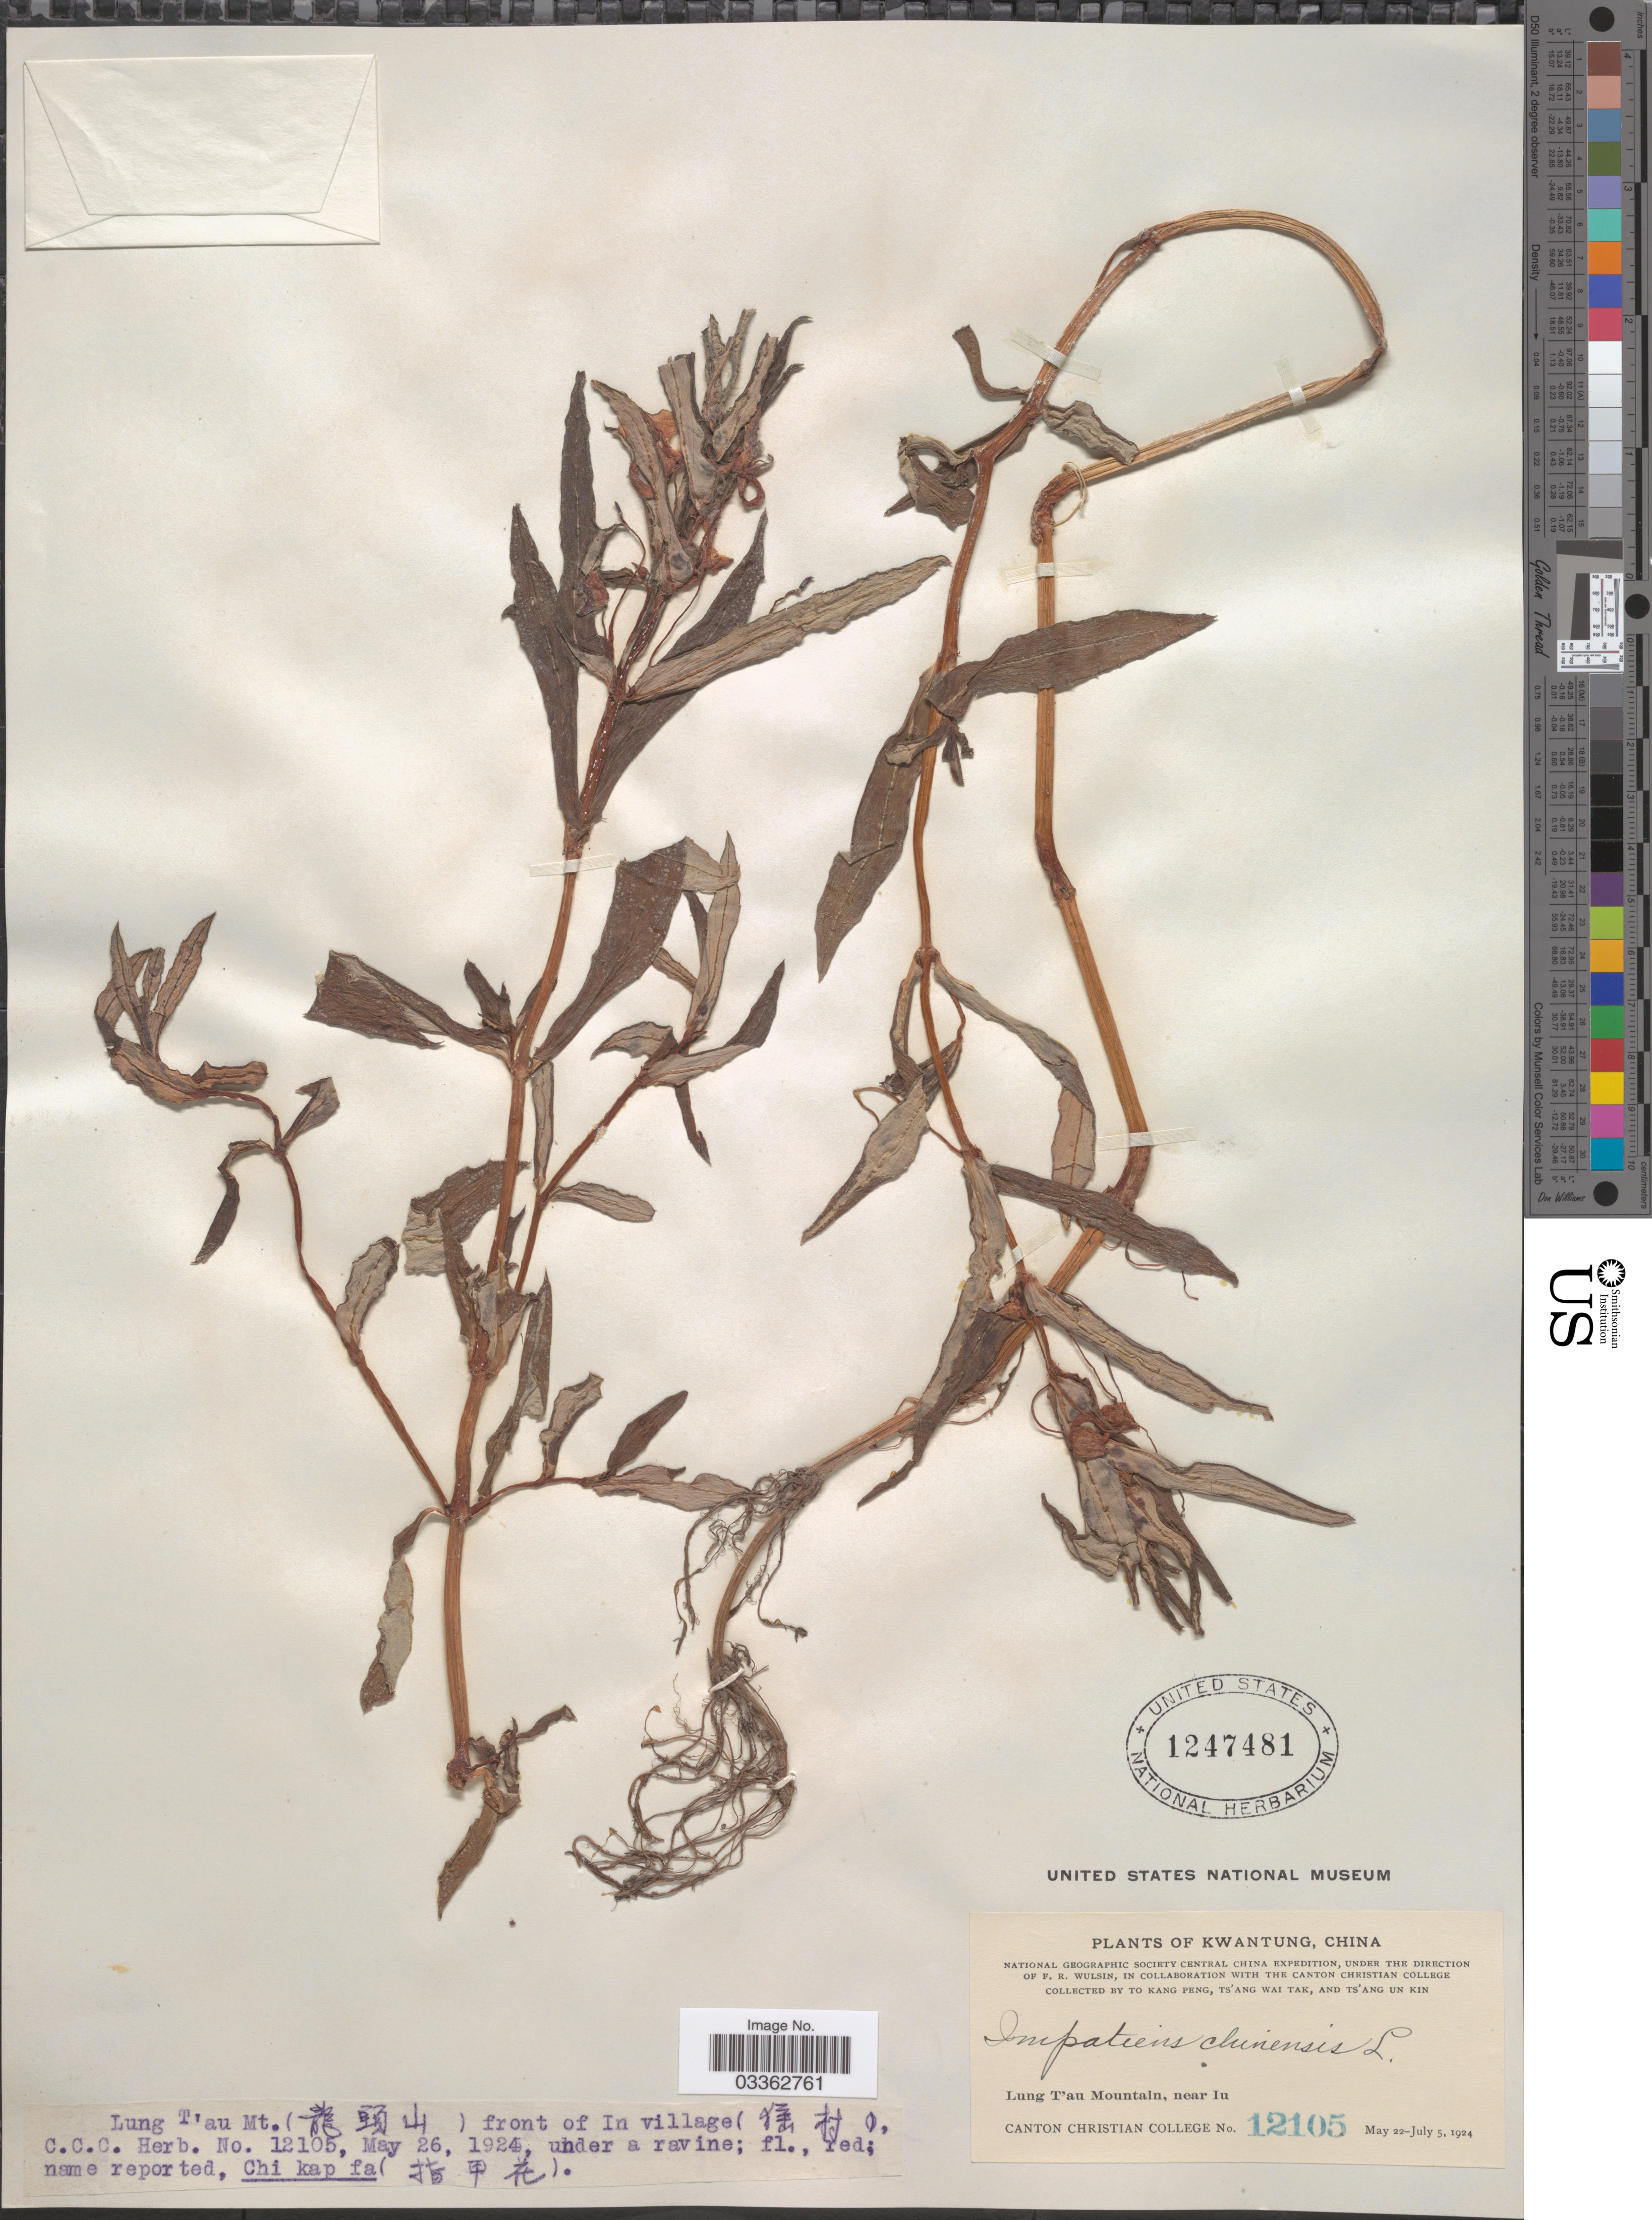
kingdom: Plantae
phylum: Tracheophyta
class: Magnoliopsida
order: Ericales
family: Balsaminaceae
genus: Impatiens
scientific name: Impatiens chinensis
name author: L.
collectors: T. K. Peng, W. T. Tsang & Ts' Ang Un Kin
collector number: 12105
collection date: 1924-05-26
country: China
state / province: Guangdong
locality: Kwantung. Lung T'au Mountain, near Iu.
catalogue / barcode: US 1247481